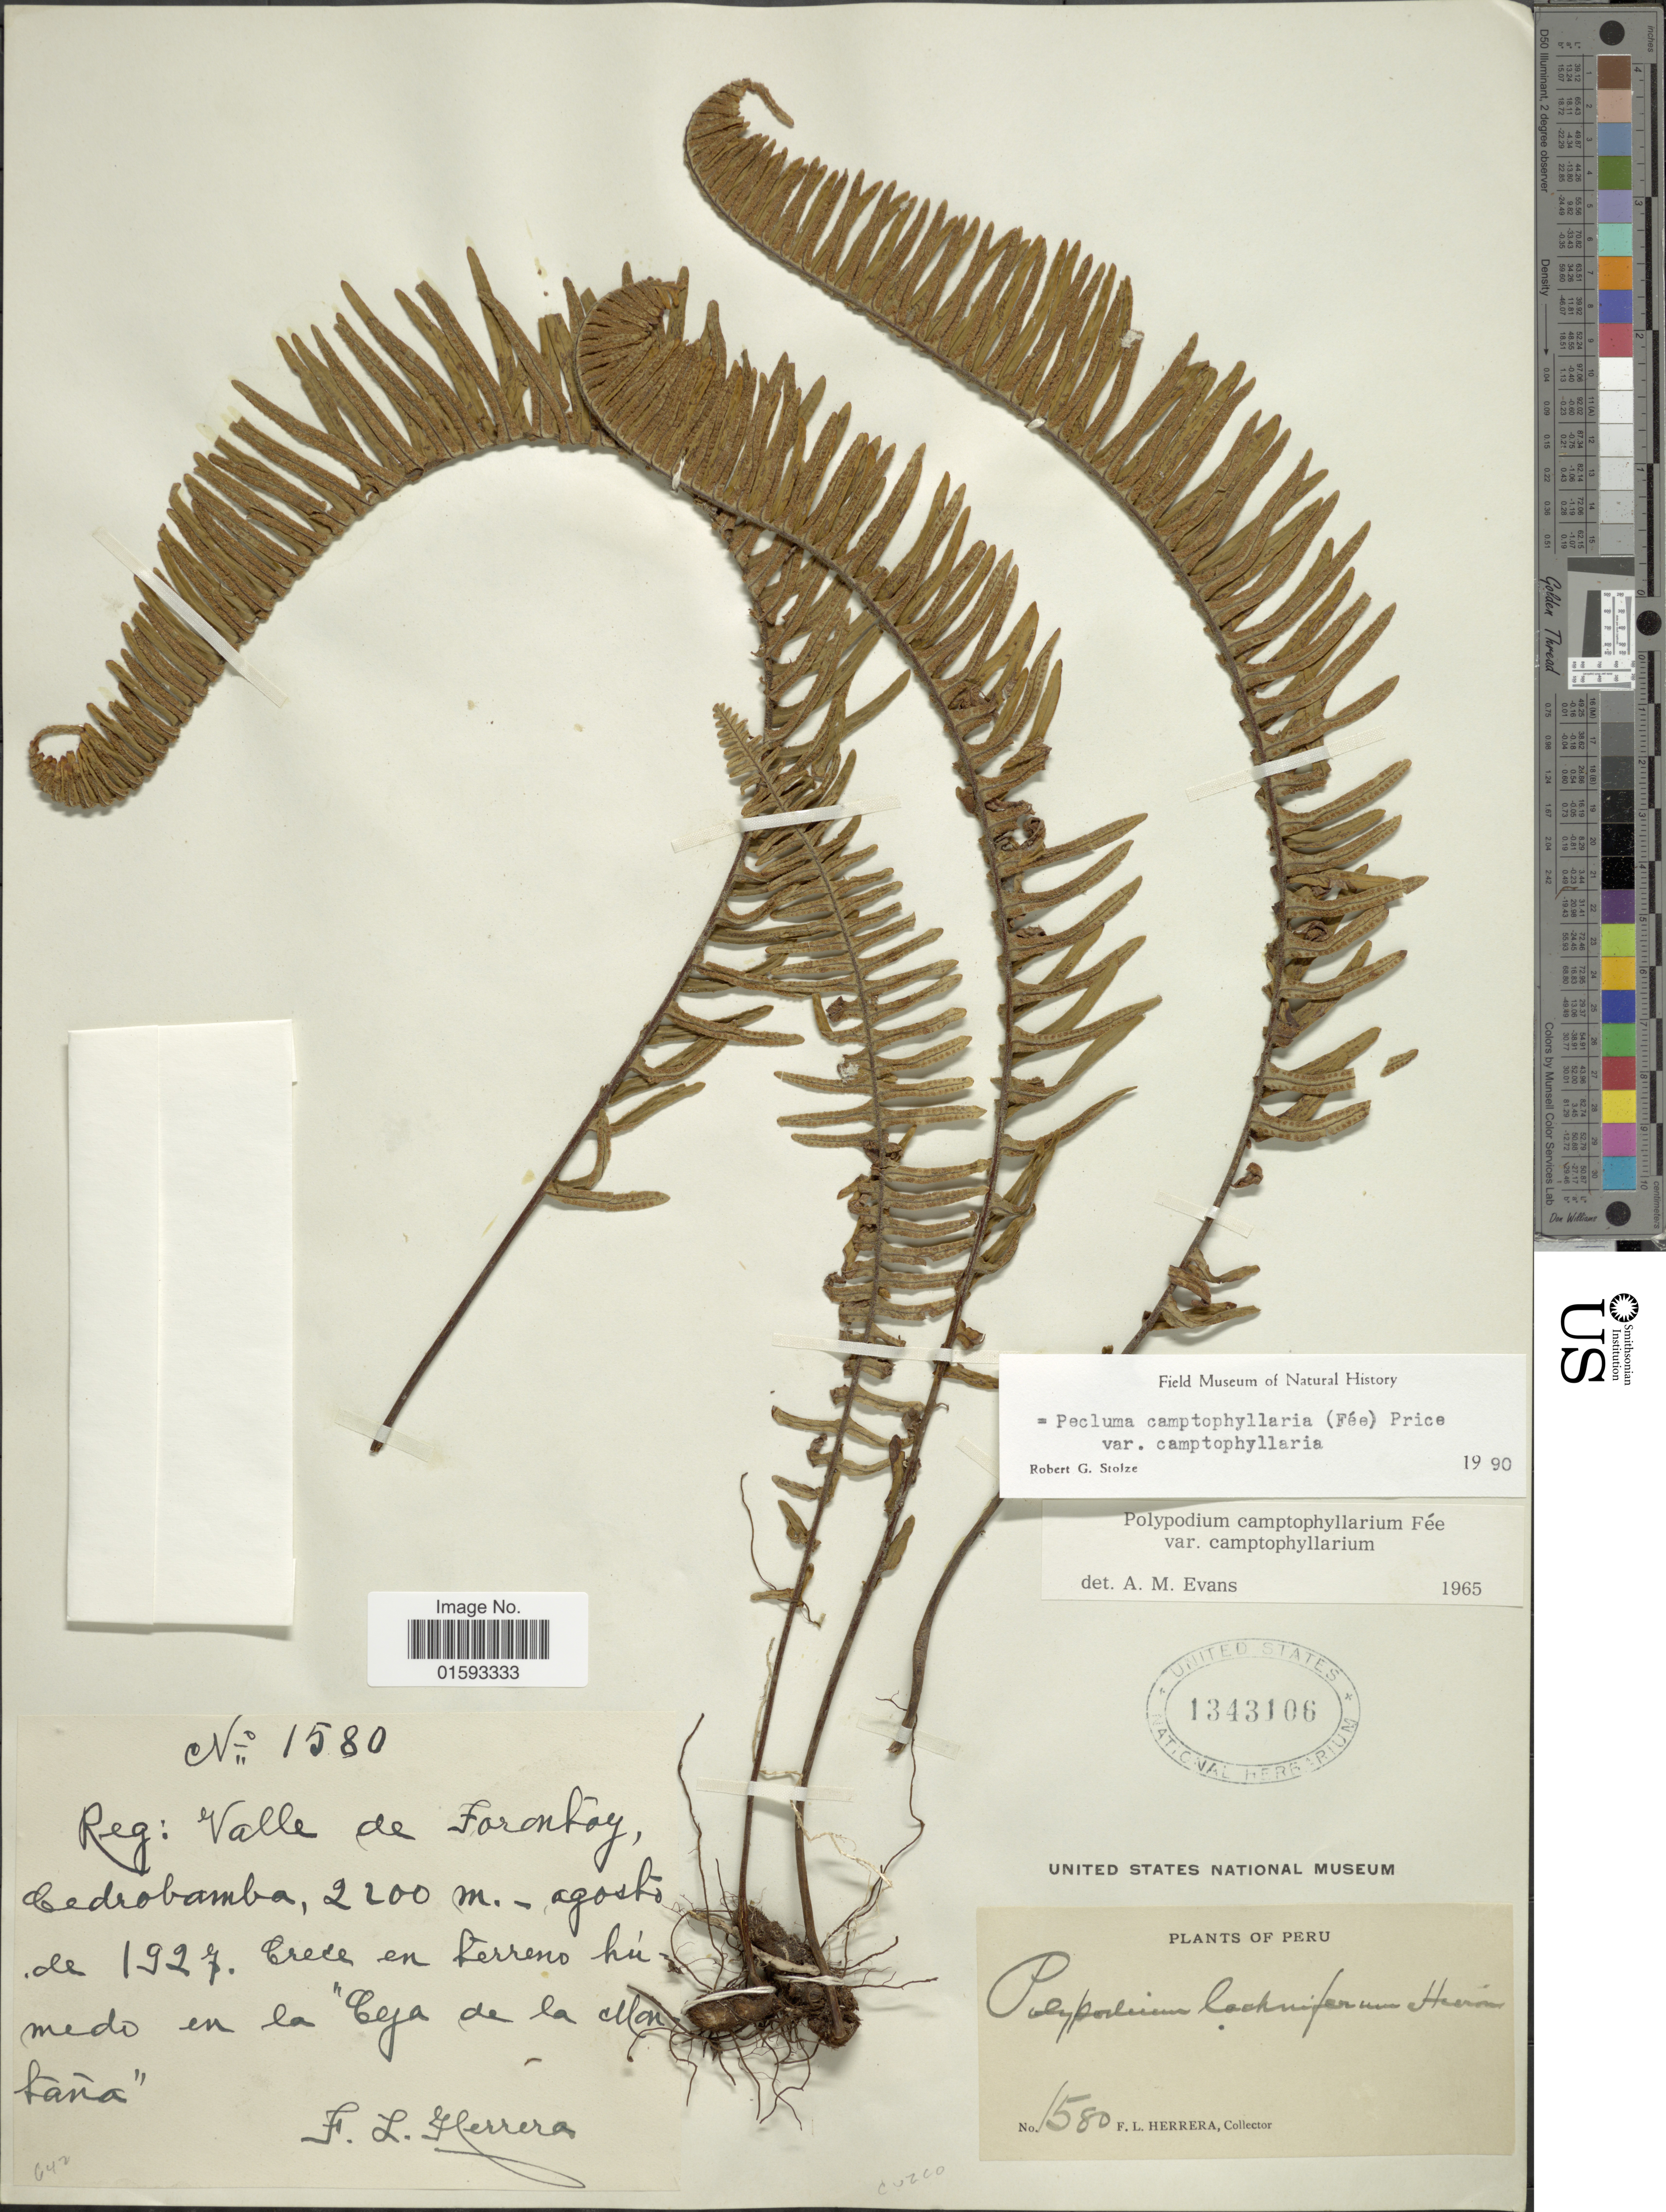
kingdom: Plantae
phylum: Tracheophyta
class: Polypodiopsida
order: Polypodiales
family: Polypodiaceae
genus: Pecluma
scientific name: Pecluma camptophyllaria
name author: (Fée) M.G. Price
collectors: F. L. Herrera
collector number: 1580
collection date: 1927-08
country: Peru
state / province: Cusco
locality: Valle del Torontoy, Cedrobamba, Crece en terreno humedo en la "Ceja de la Montaña"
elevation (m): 2200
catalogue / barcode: US 1343106